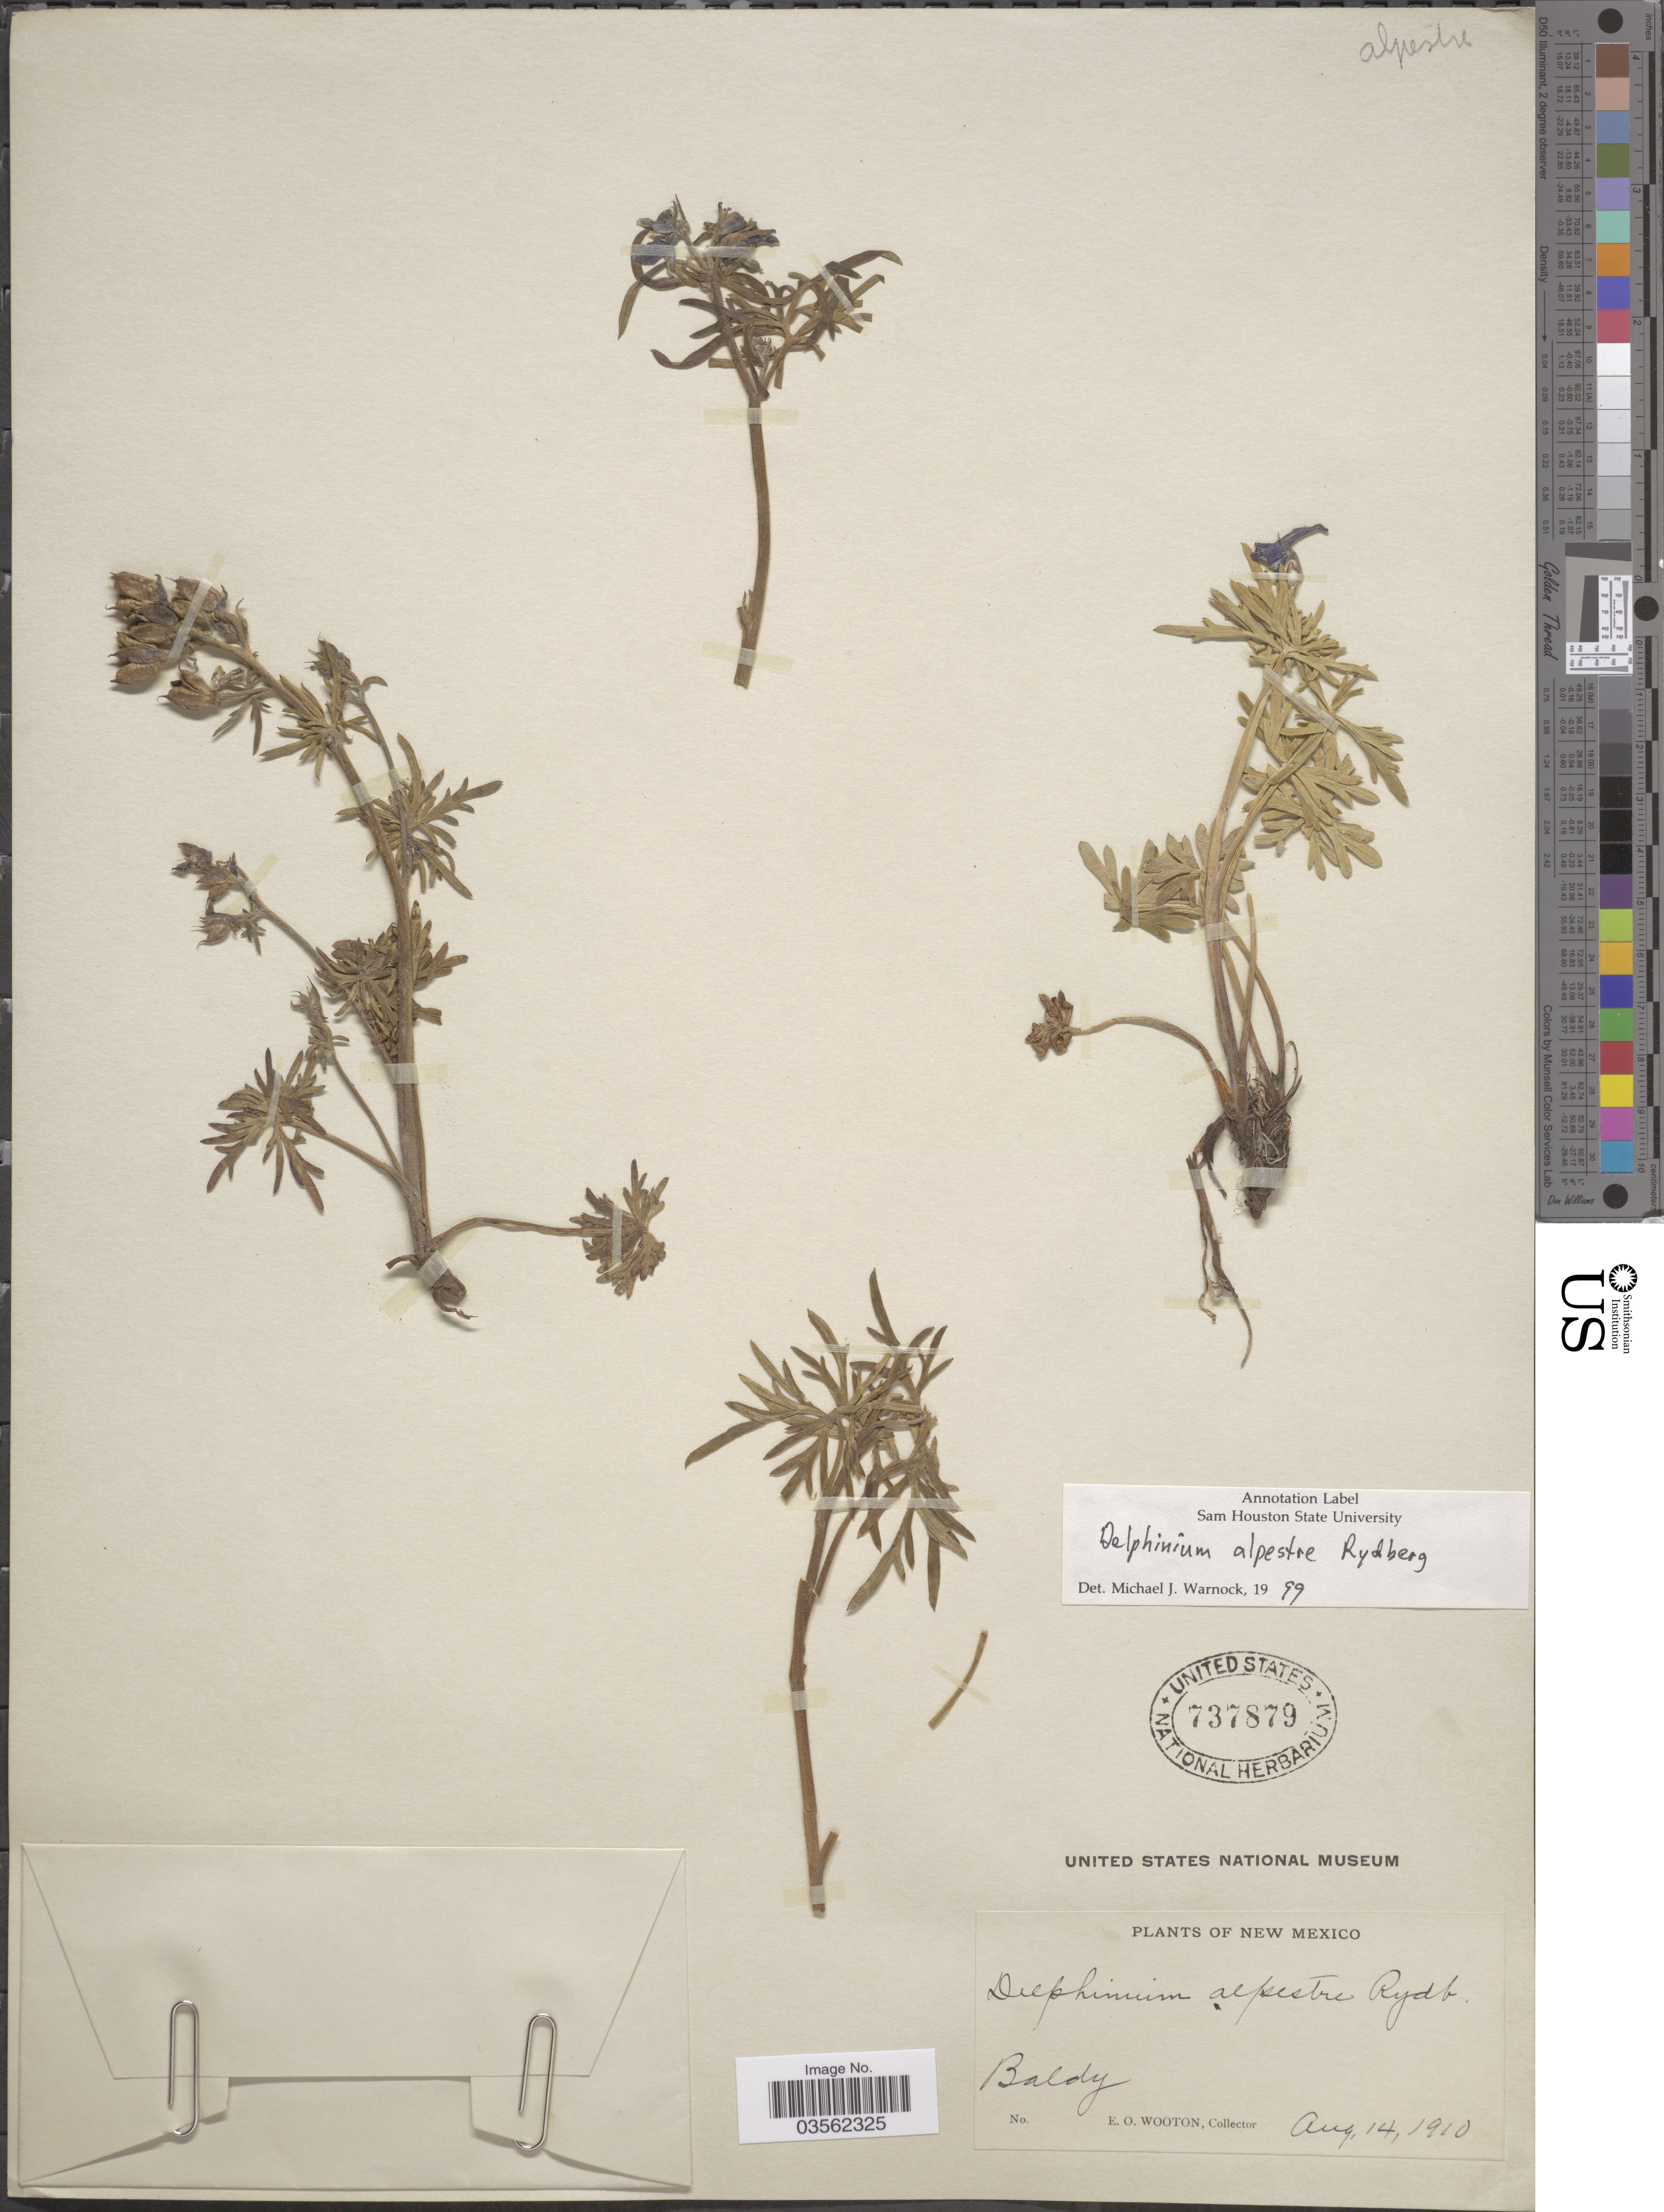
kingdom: Plantae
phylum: Tracheophyta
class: Magnoliopsida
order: Ranunculales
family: Ranunculaceae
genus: Delphinium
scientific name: Delphinium alpestre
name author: Rydb.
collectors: E. O. Wooton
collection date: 1910-08-14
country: United States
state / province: New Mexico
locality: Baldy.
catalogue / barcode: US 737879